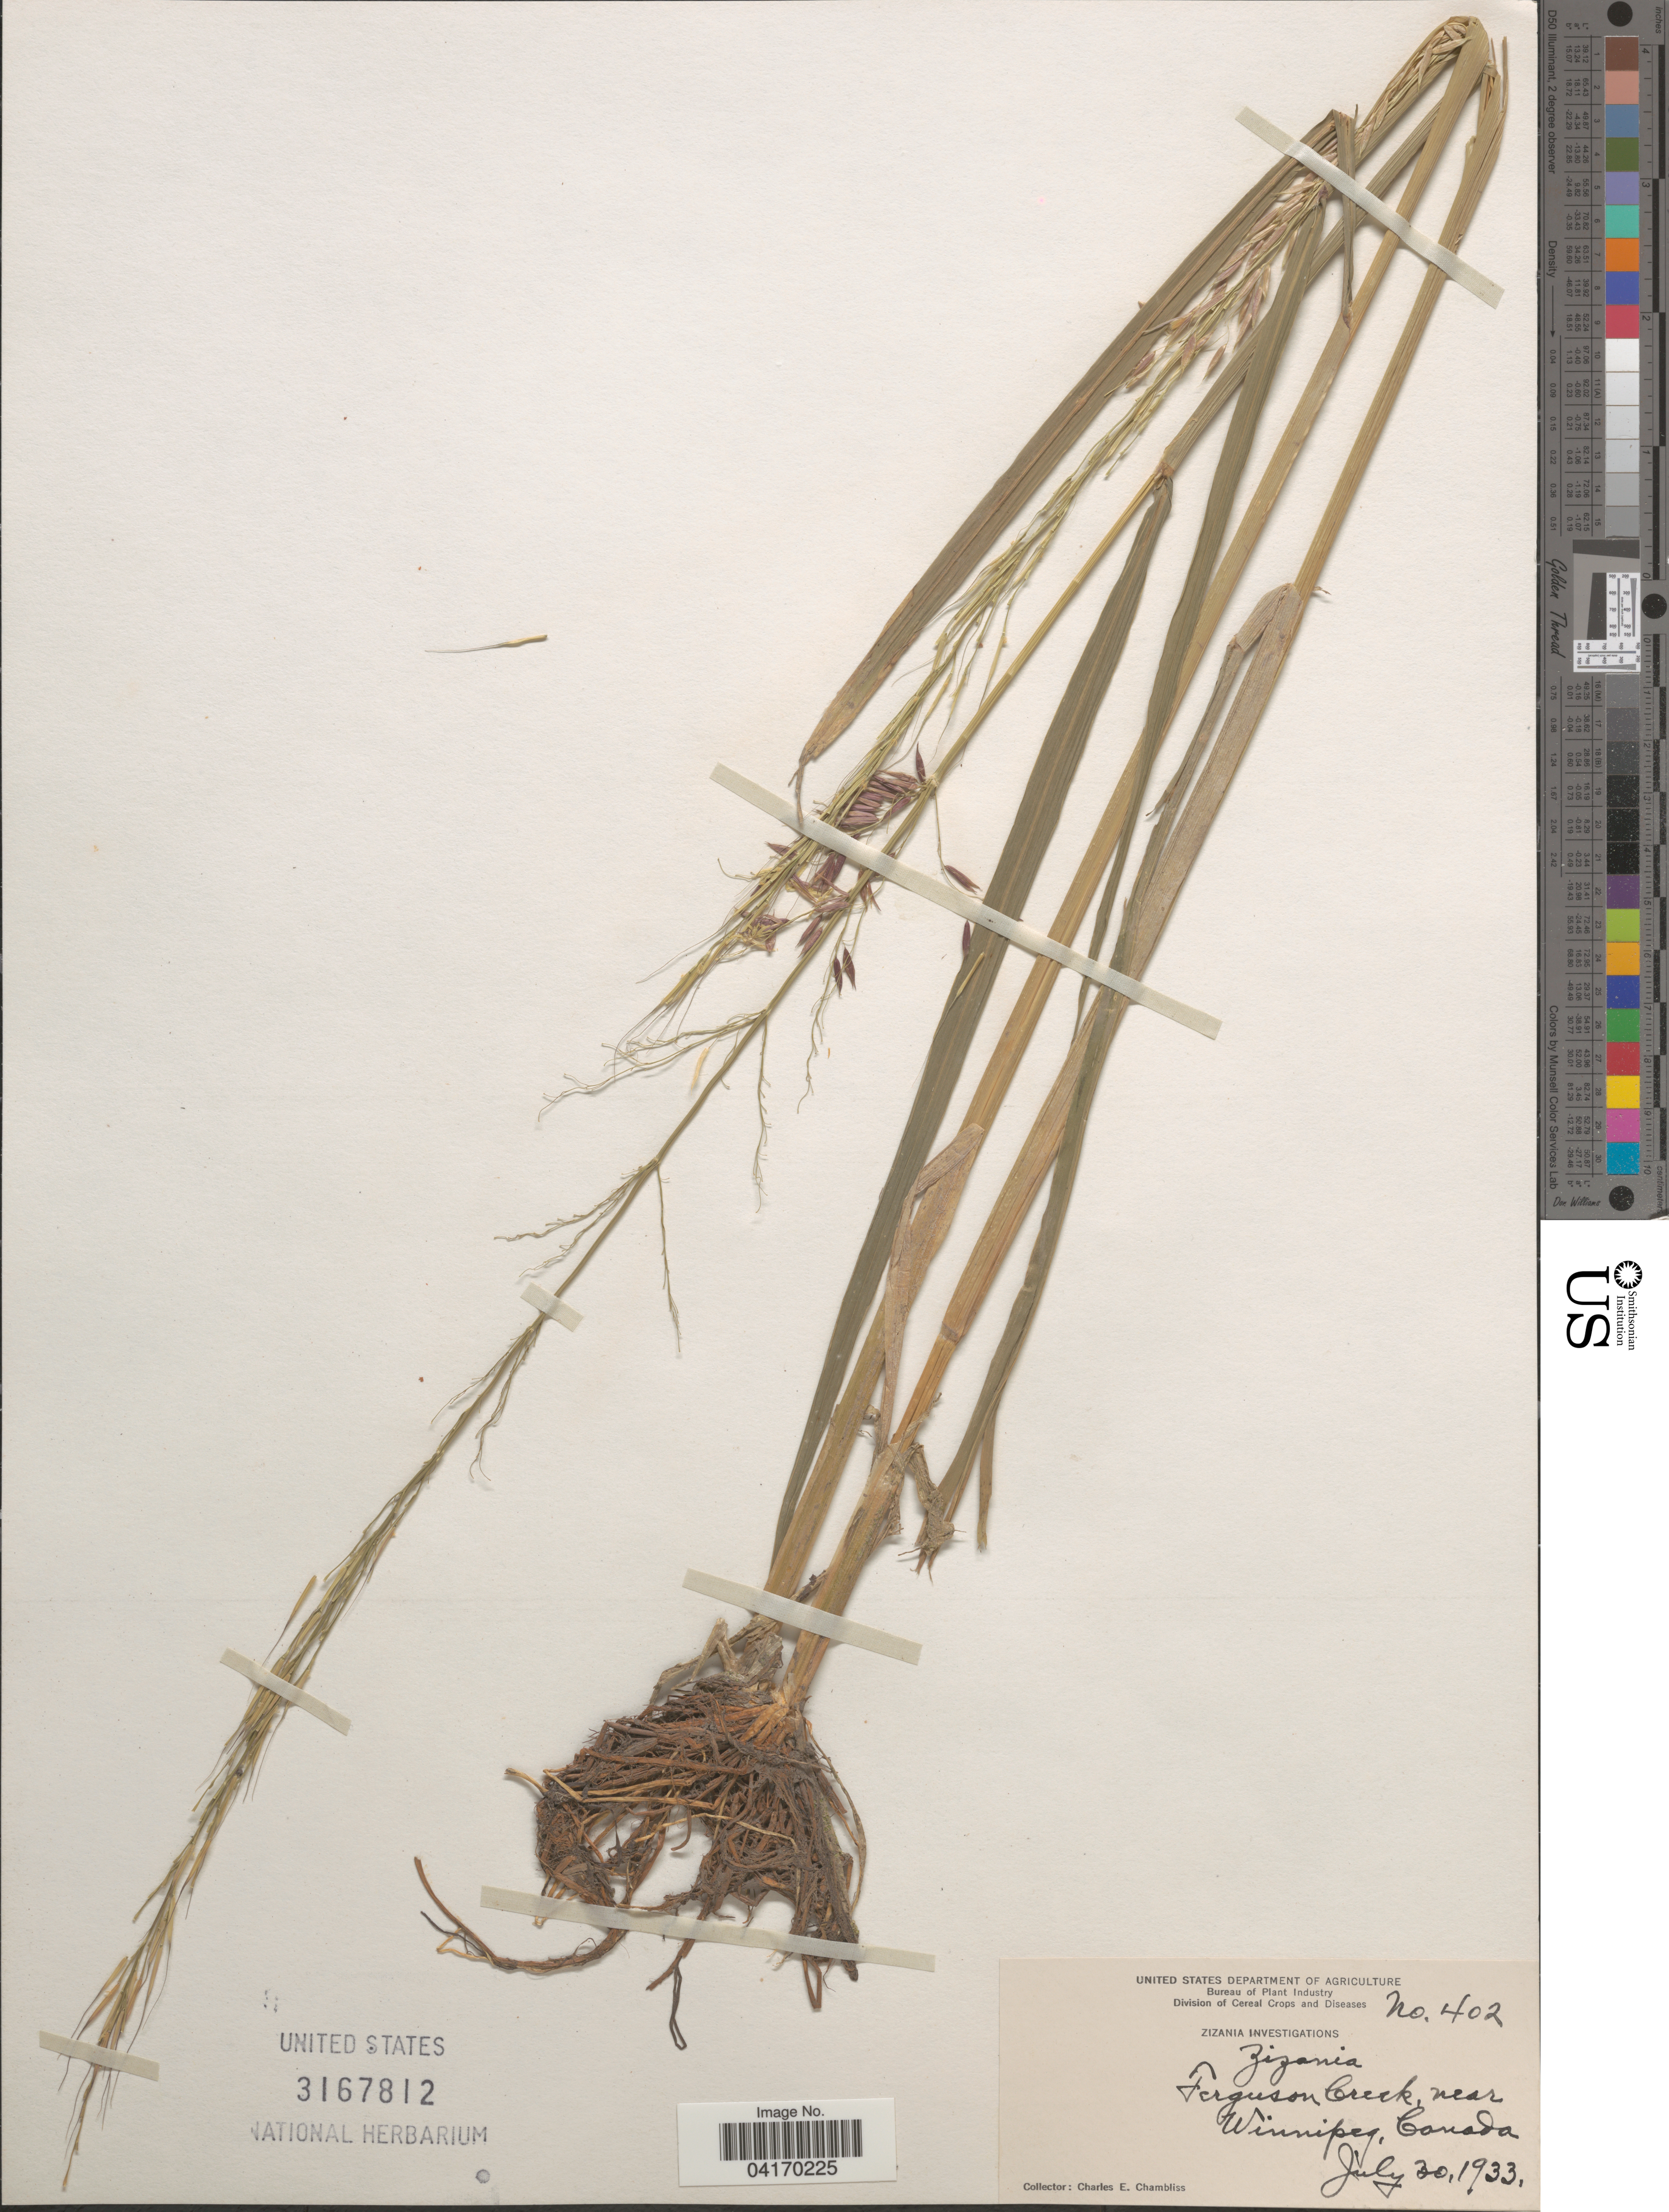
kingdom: Plantae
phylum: Tracheophyta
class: Liliopsida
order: Poales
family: Poaceae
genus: Zizania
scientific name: Zizania palustris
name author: L.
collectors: C. Chambliss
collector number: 402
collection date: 1933-07-30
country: Canada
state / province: Manitoba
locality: Ferguson Creek near Winnipeg.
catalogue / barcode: US 3167812